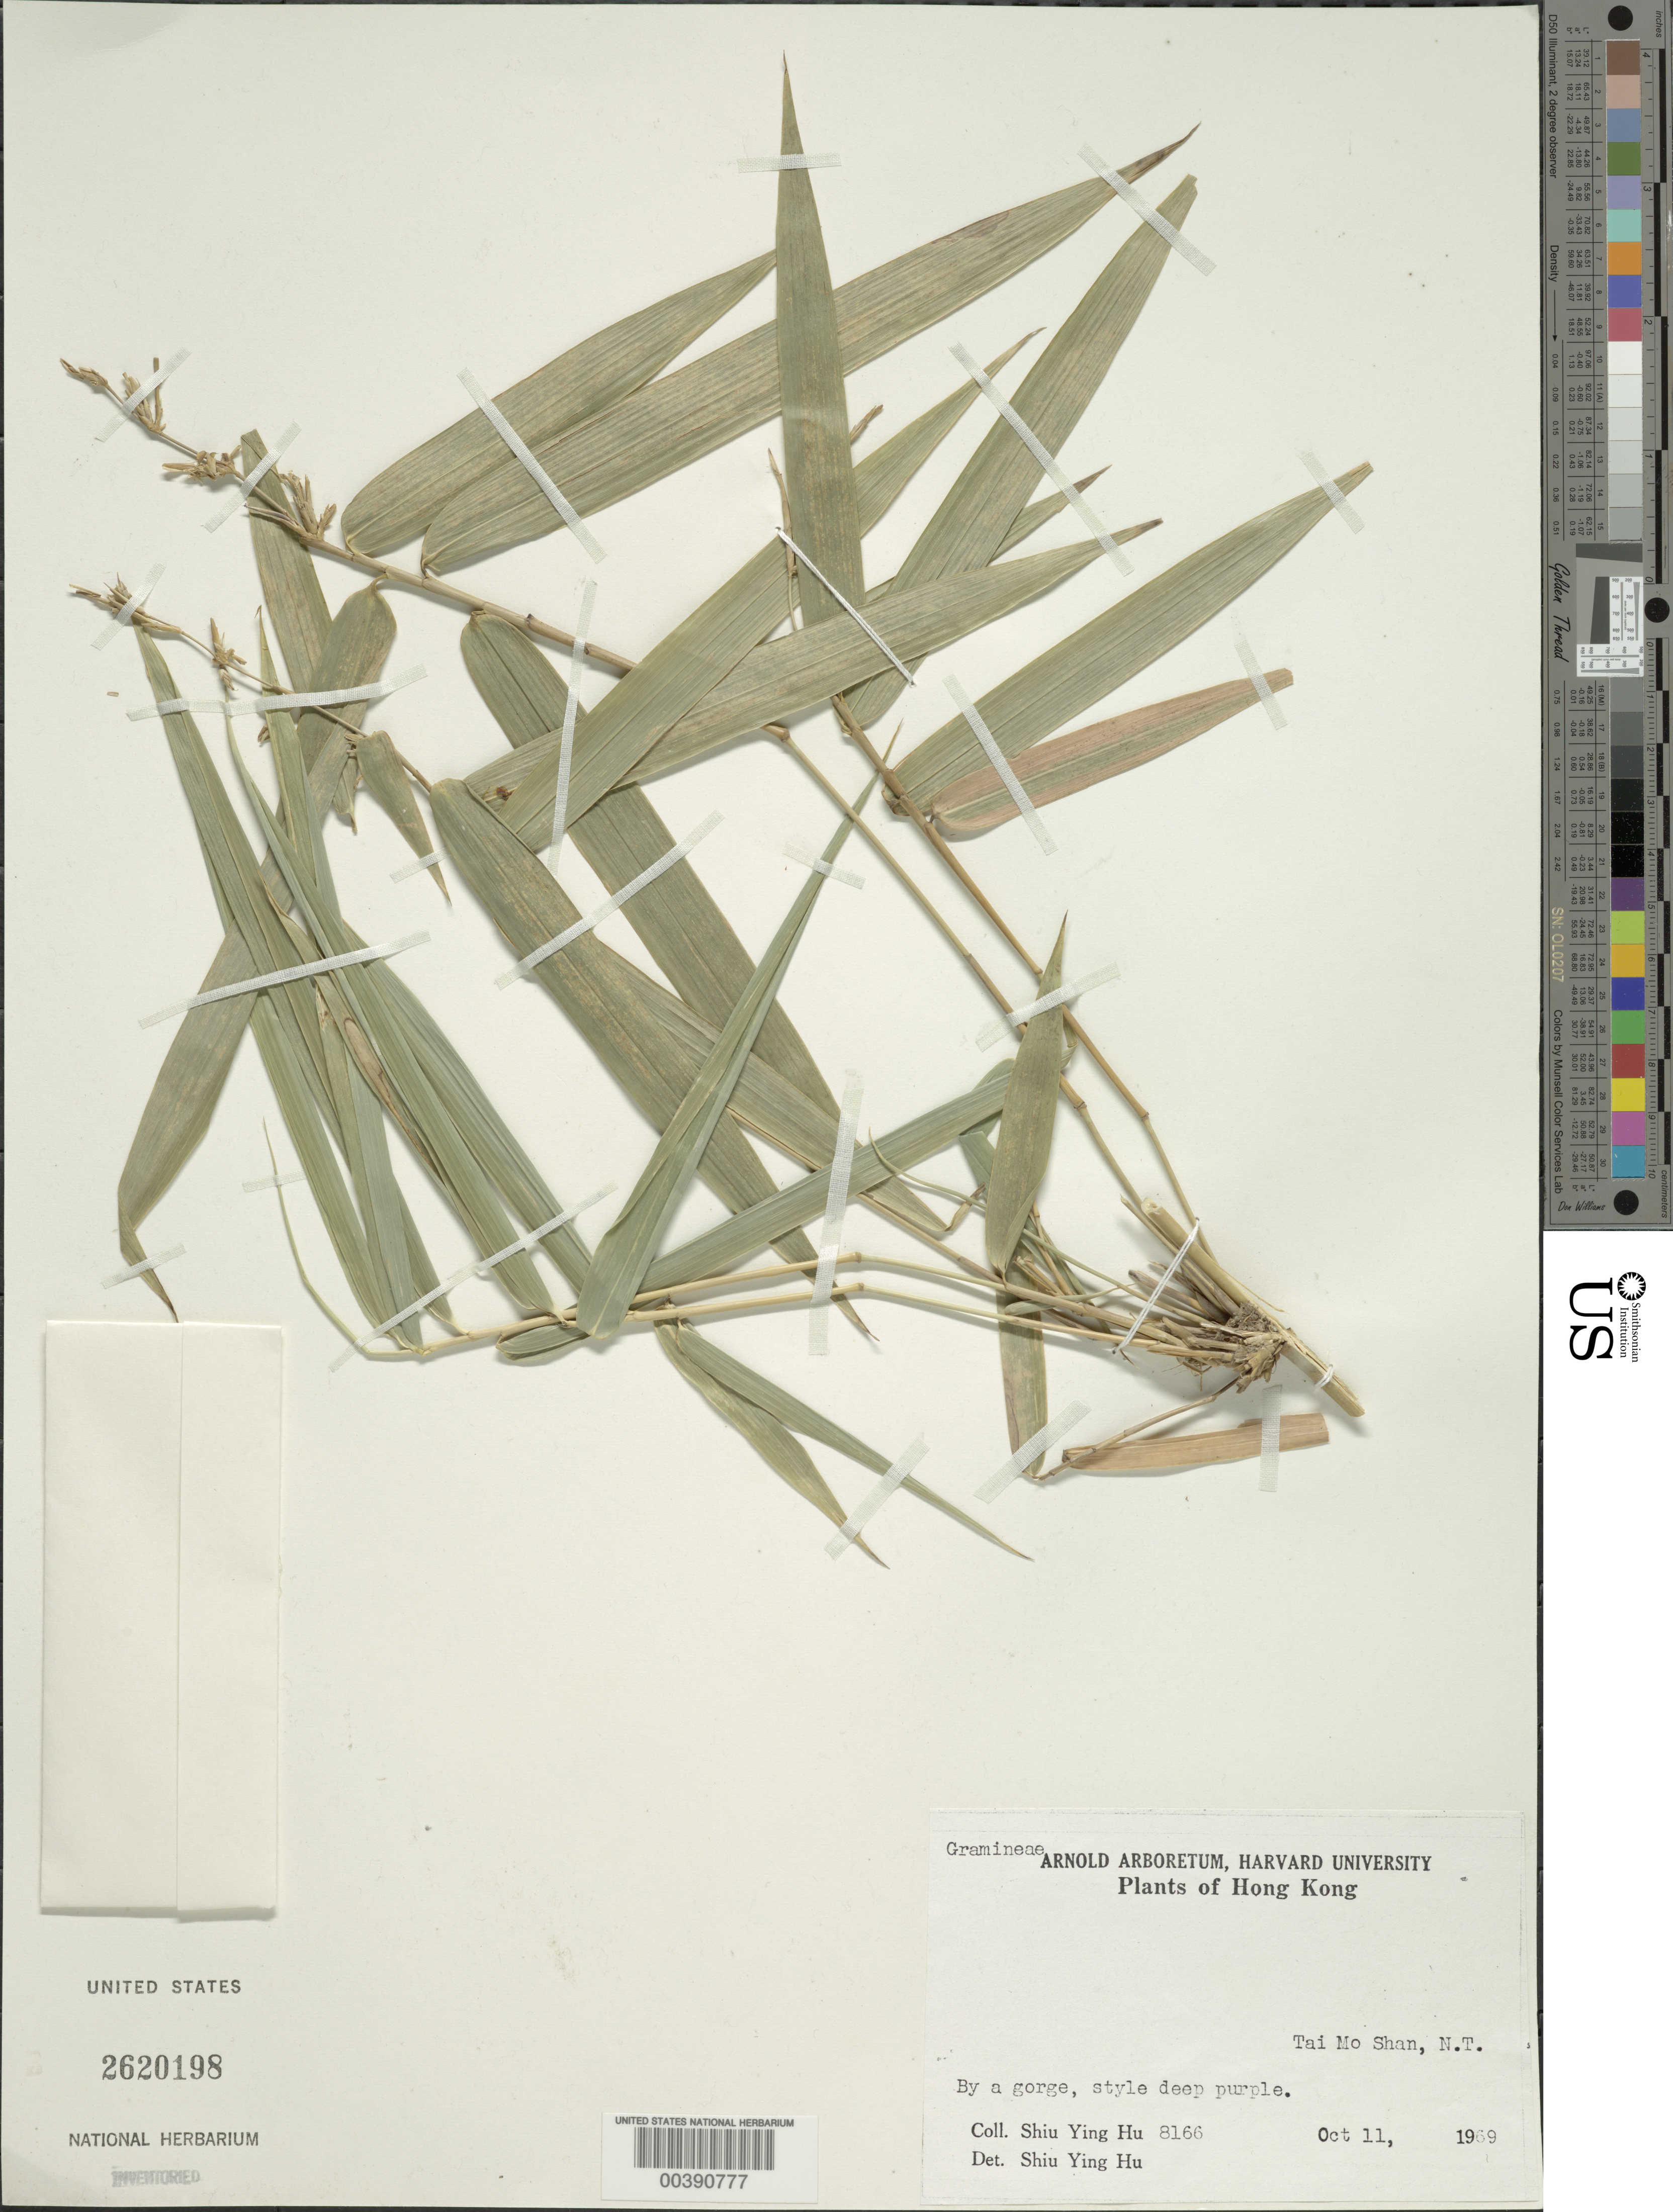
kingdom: Plantae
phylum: Tracheophyta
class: Liliopsida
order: Poales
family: Poaceae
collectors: Y. Shiu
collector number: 8166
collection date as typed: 11 Oct 1969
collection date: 1969-10-11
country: China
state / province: Hong Kong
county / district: New Territories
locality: Tai mo shan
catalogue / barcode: US 2620198